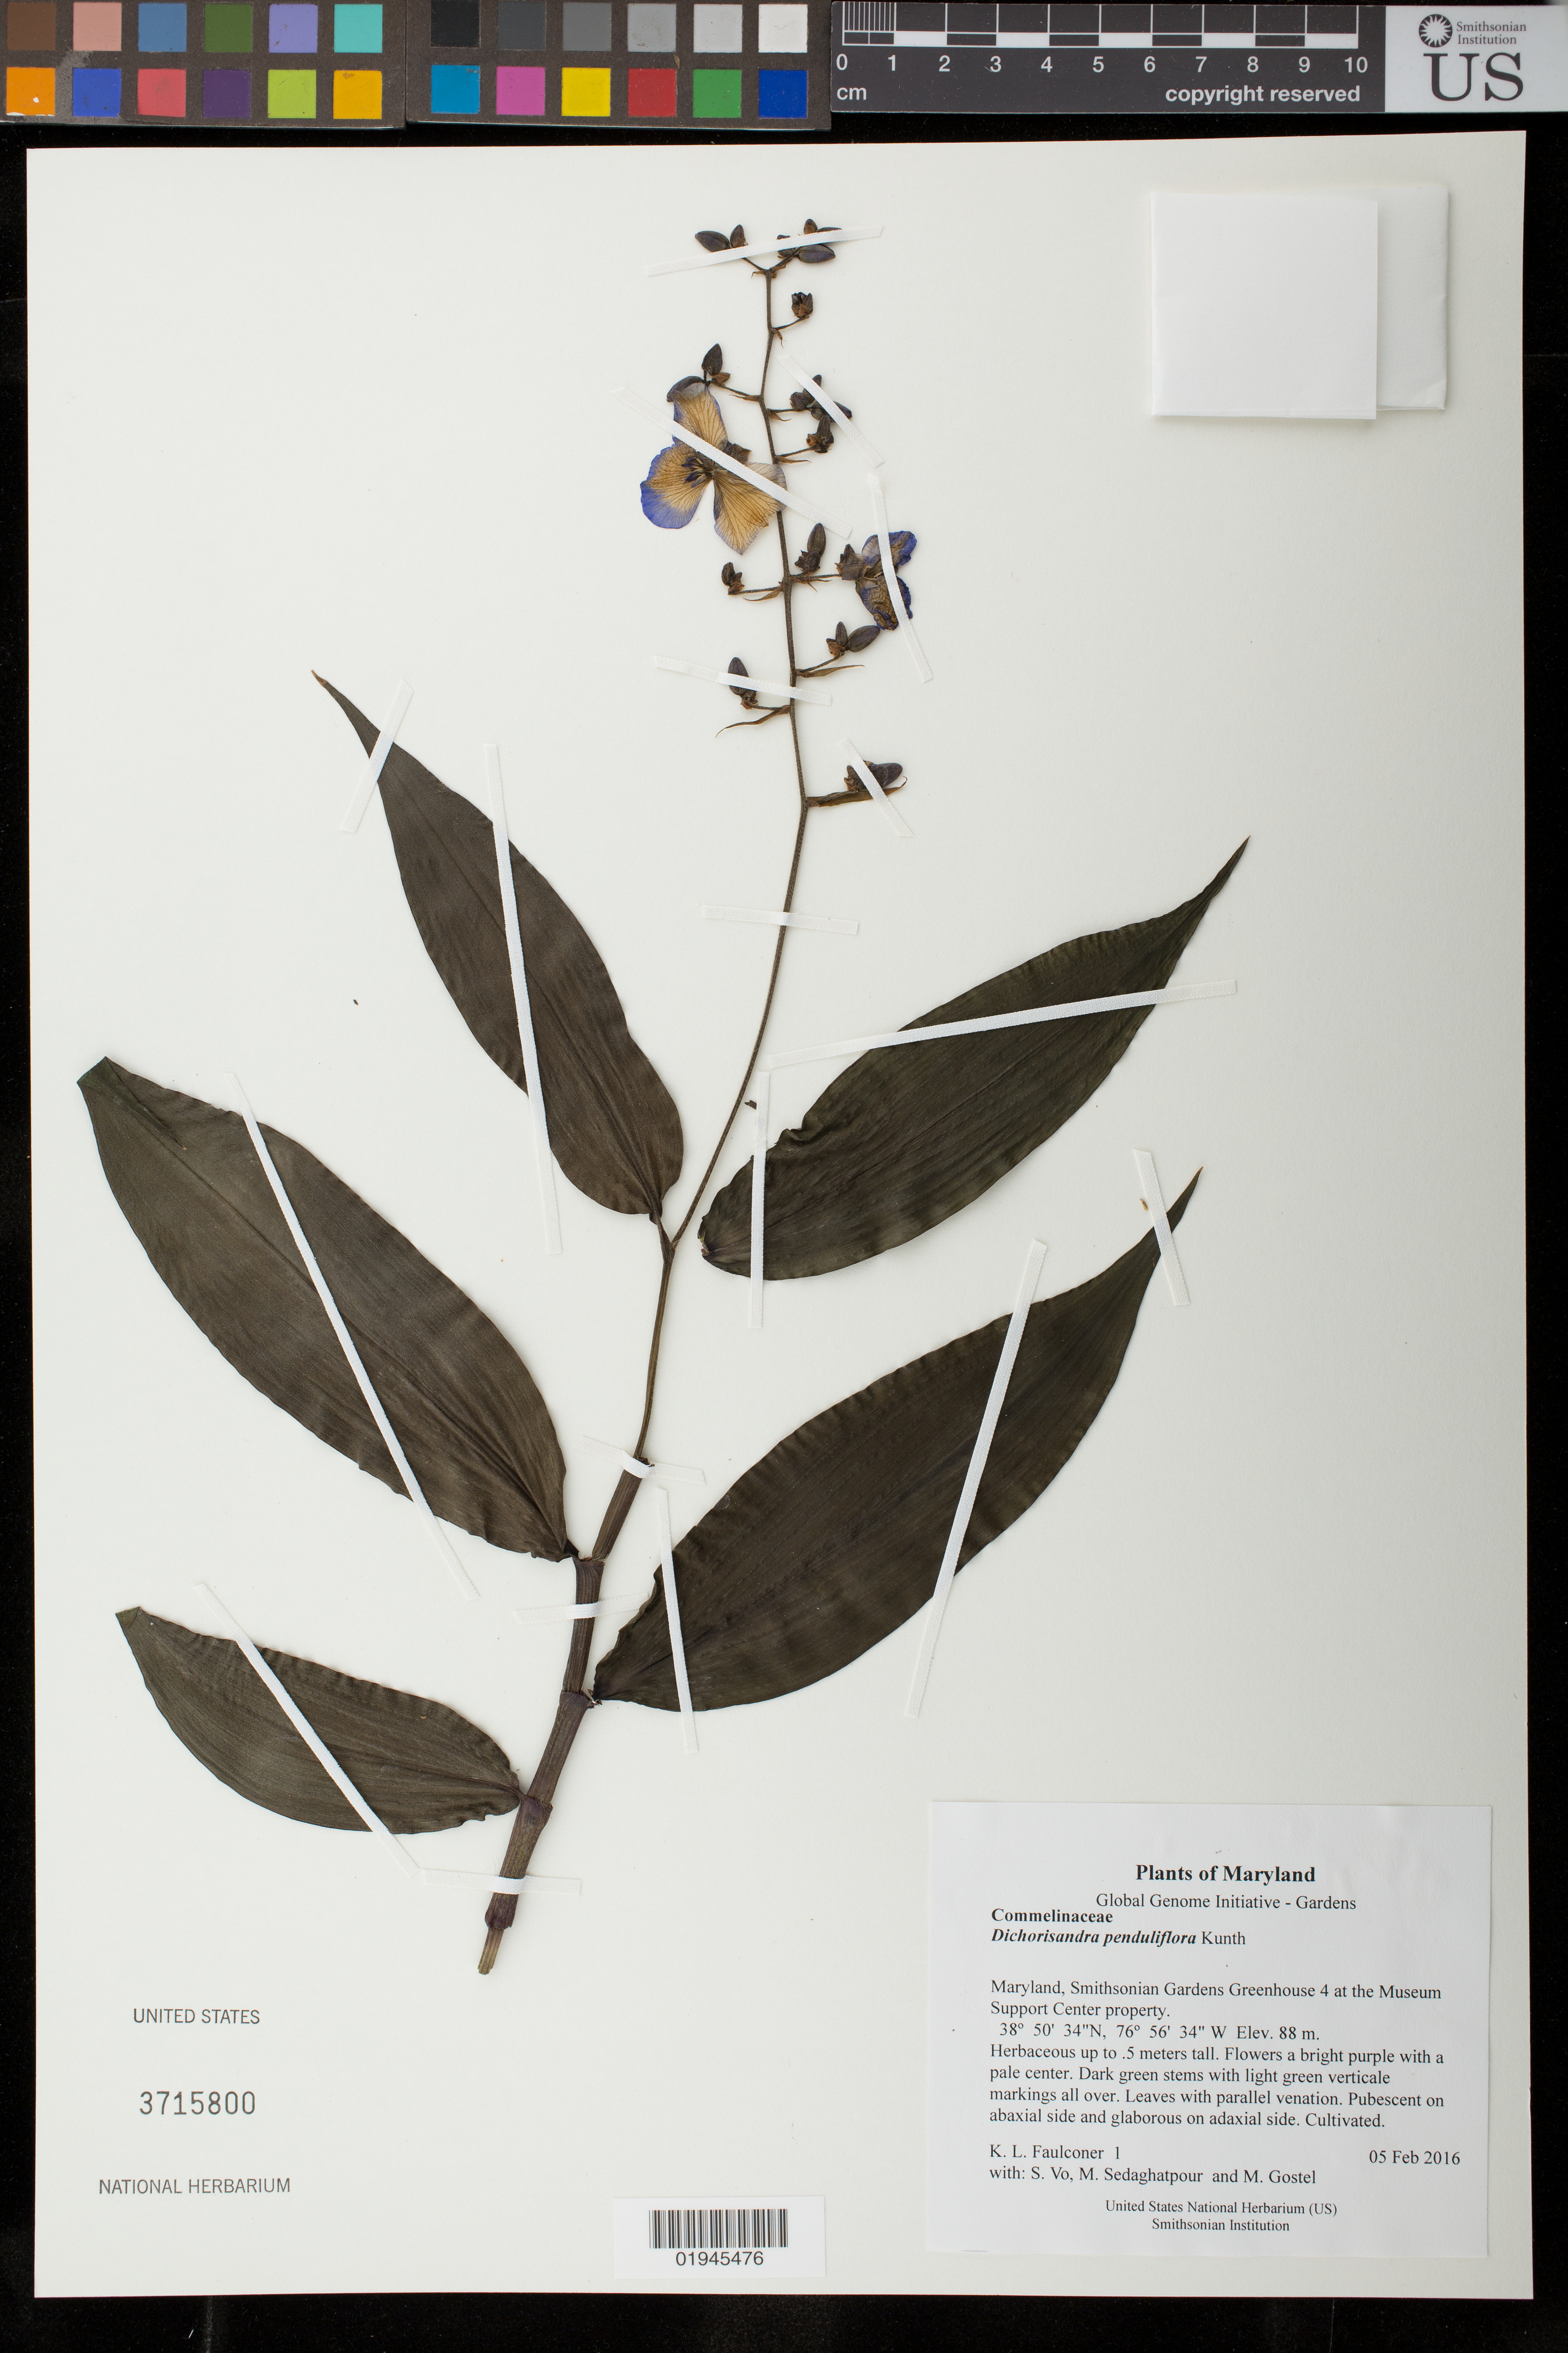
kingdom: Plantae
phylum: Tracheophyta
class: Liliopsida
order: Commelinales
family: Commelinaceae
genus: Dichorisandra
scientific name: Dichorisandra penduliflora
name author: Kunth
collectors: K. L. Faulconer, S. Vo, M. Sedaghatpour & M. R. Gostel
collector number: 1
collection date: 2016-02-05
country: United States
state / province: Maryland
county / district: Prince George's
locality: Smithsonian Gardens Greenhouse 4 at the Museum Support Center property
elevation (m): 88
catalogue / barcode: US 3715800